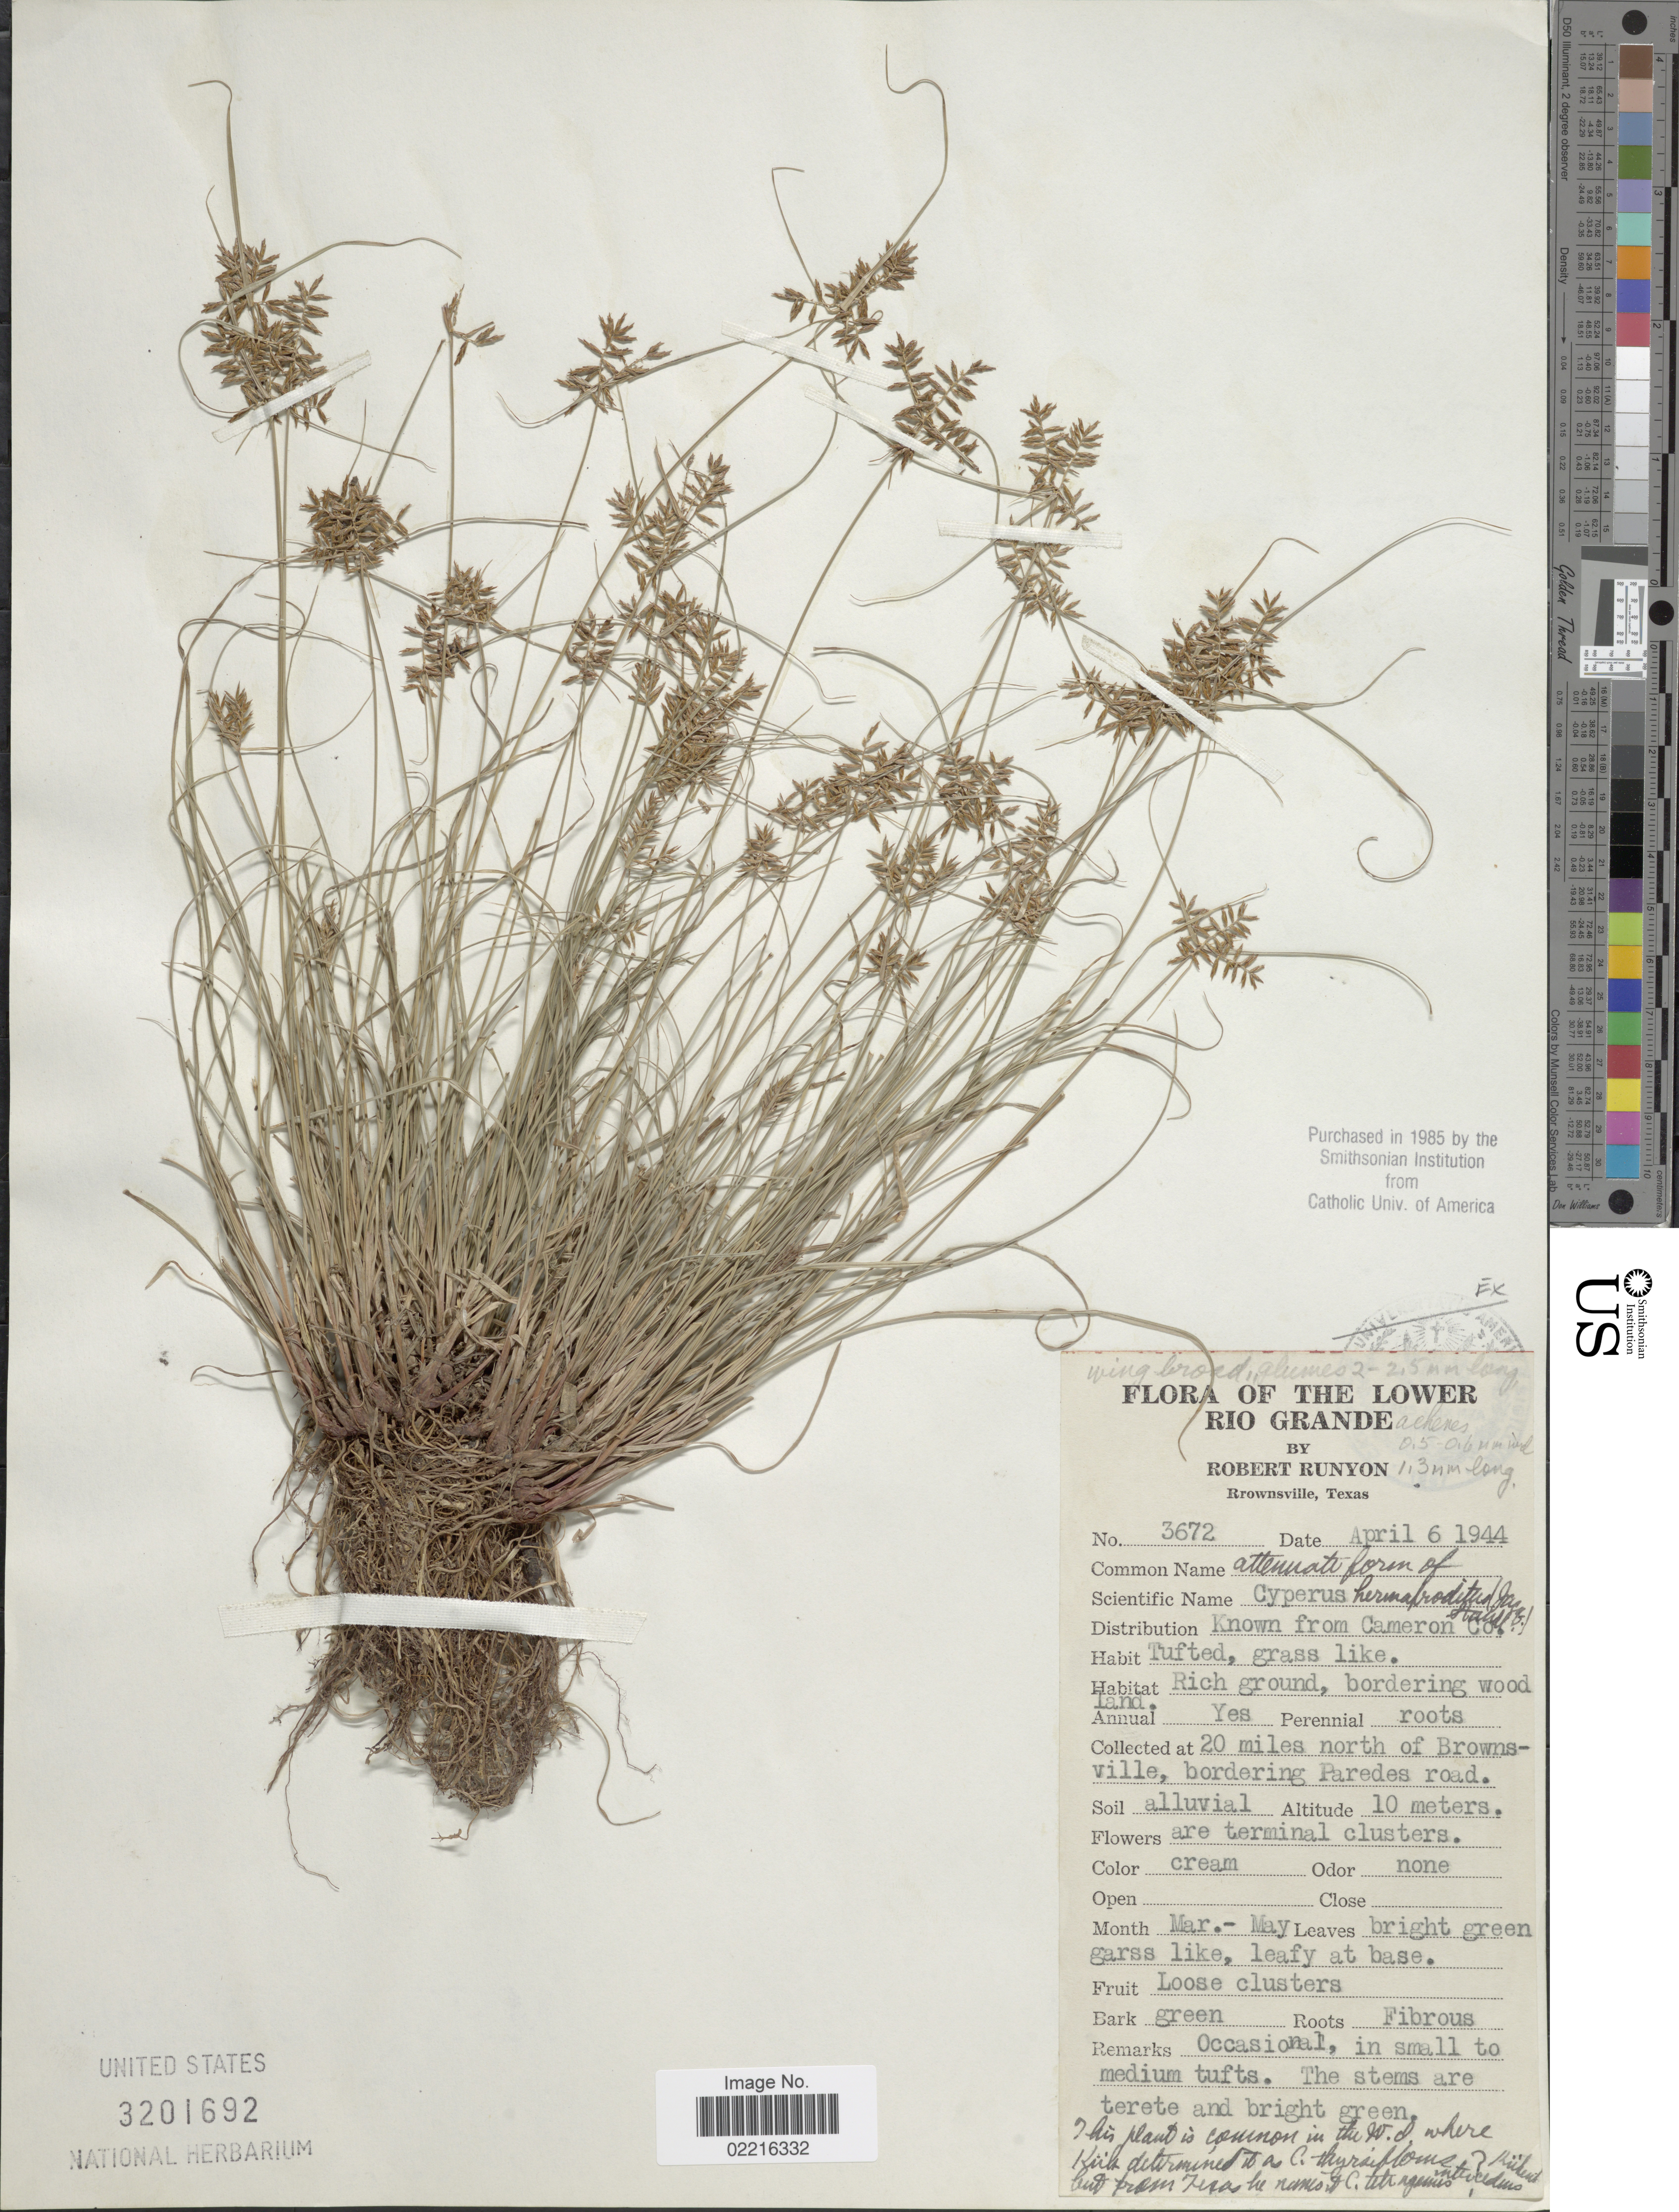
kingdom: Plantae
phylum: Tracheophyta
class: Liliopsida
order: Poales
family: Cyperaceae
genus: Cyperus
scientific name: Cyperus hermaphroditus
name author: (Jacq.) Standl.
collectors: R. Runyon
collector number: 3672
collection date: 1944-04-06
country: United States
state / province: Texas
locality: Lower Rio Grande, 20 miles north of Brownsville, bordering Paredes road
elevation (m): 10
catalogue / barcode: US 3201692